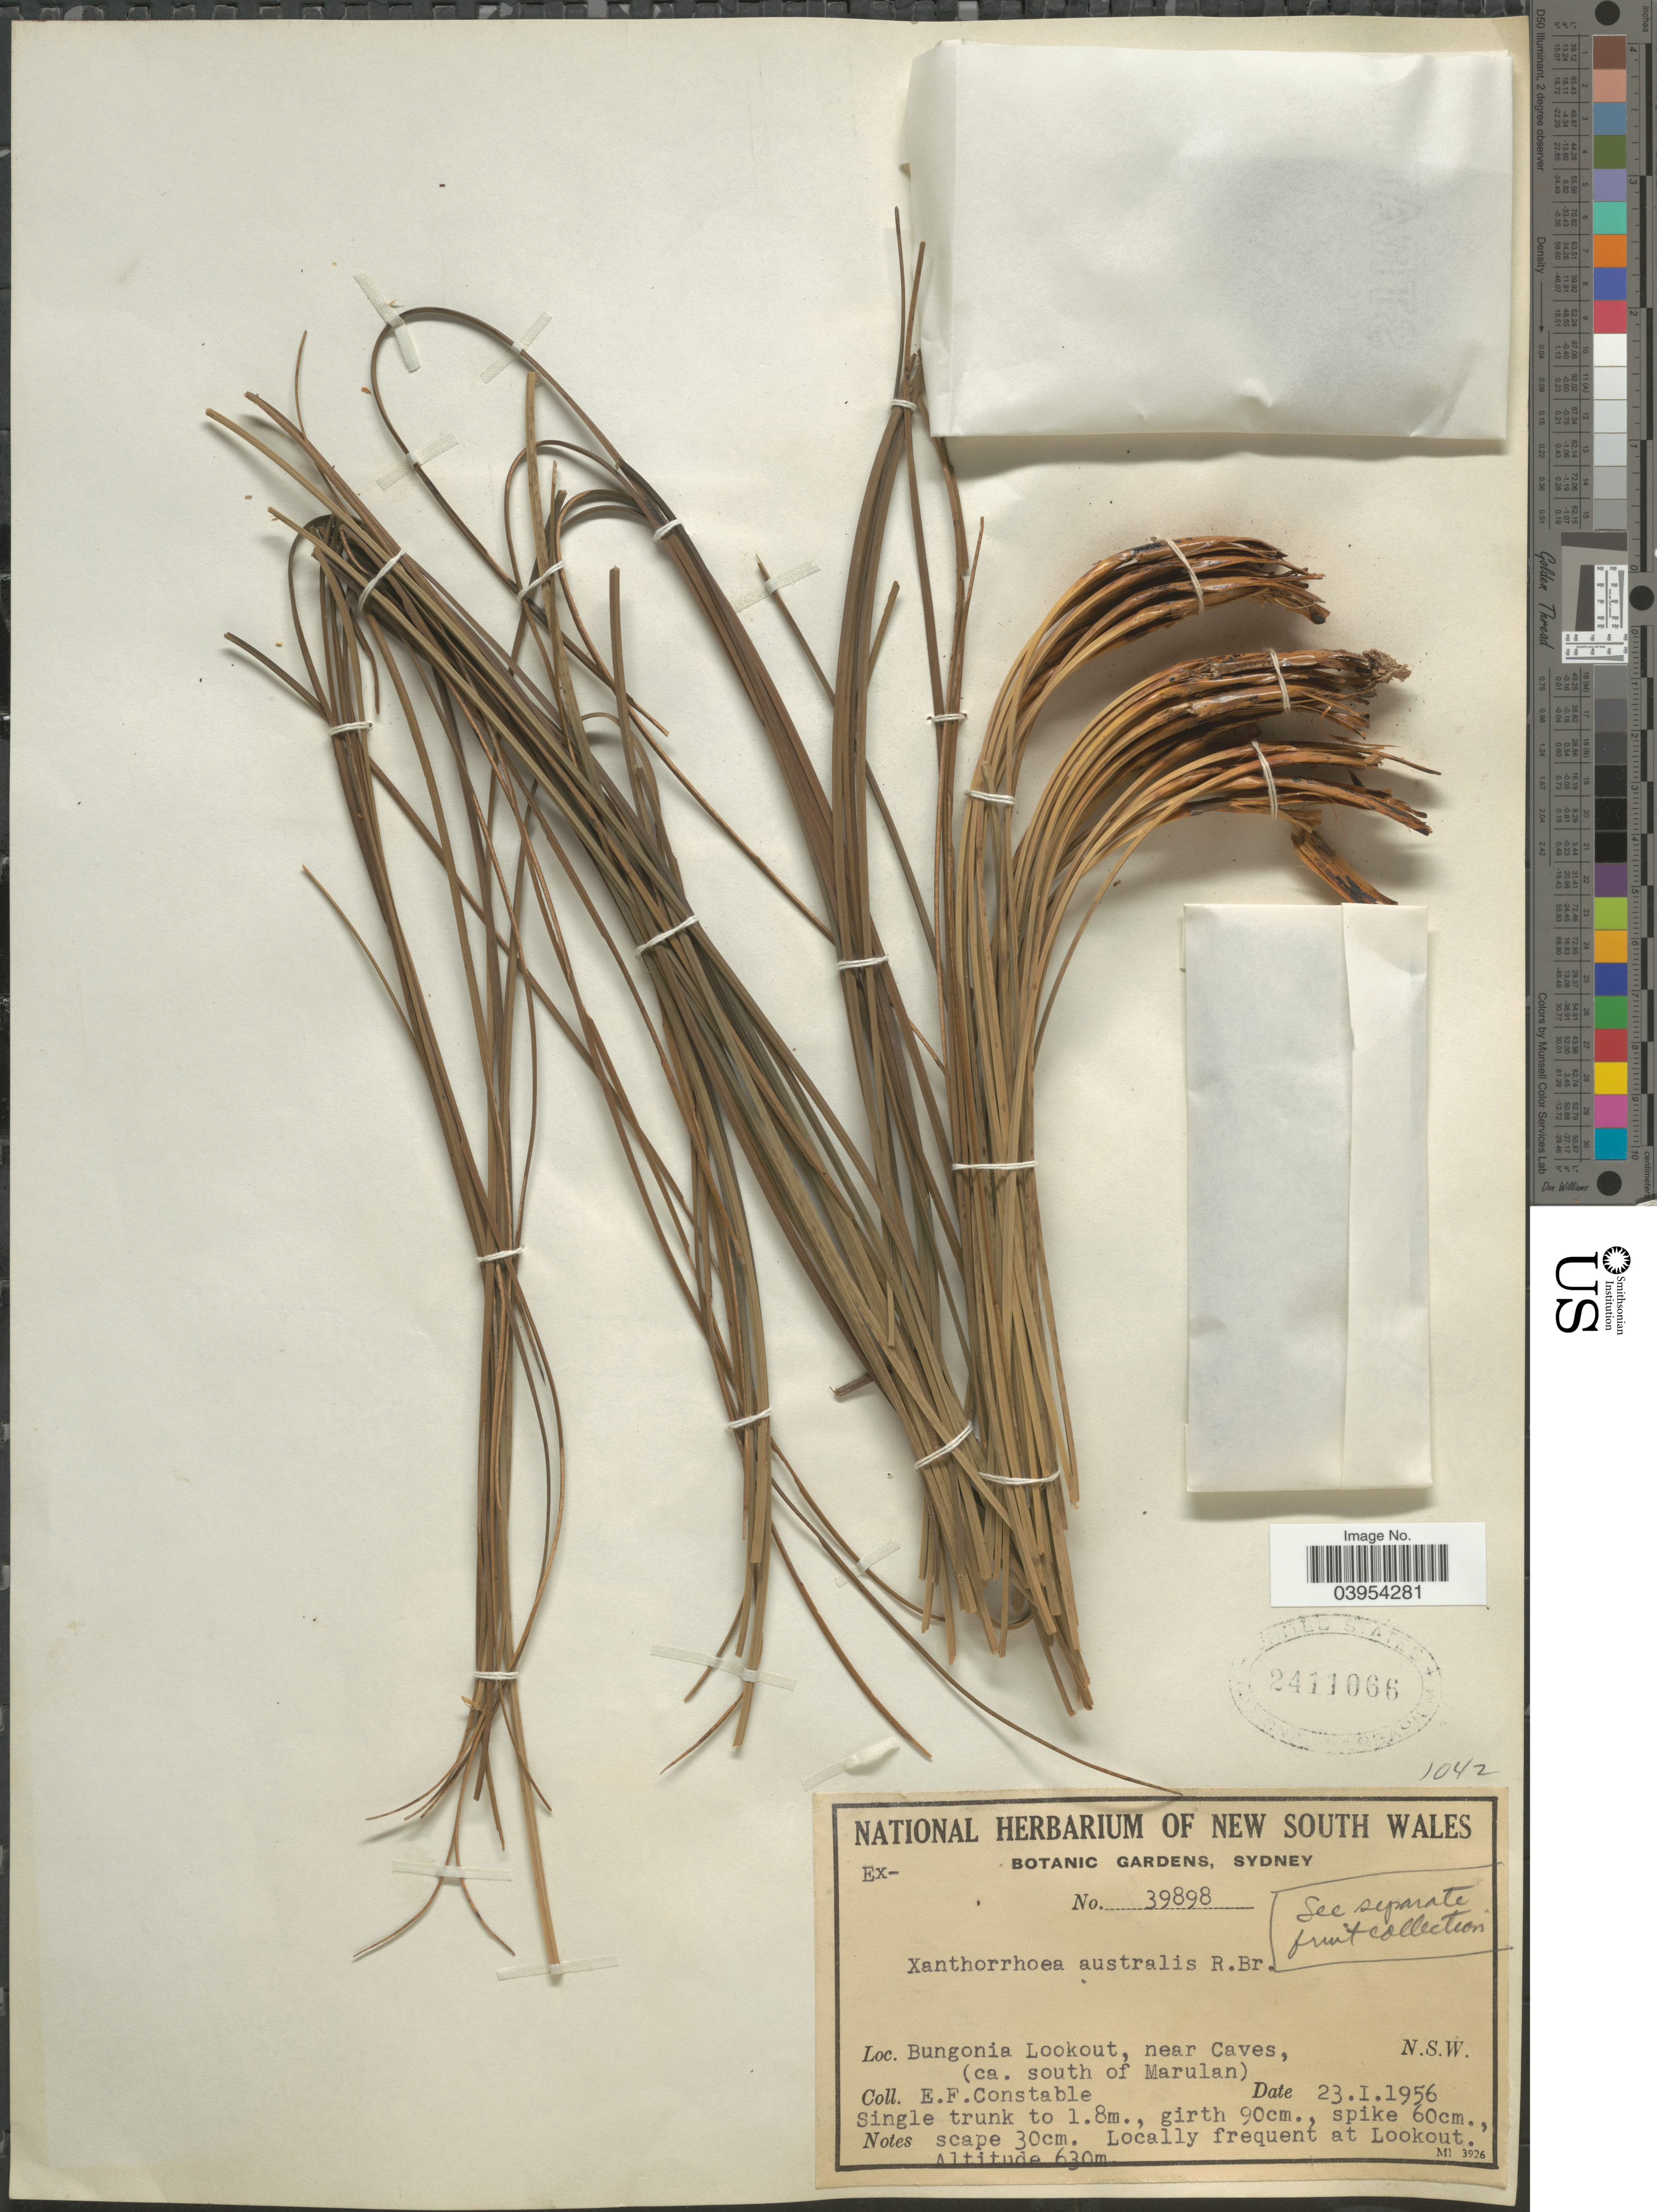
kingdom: Plantae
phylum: Tracheophyta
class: Liliopsida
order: Asparagales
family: Asphodelaceae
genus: Xanthorrhoea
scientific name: Xanthorrhoea australis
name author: R. Br.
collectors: E. F. Constable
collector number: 39898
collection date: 1956-01-23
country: Australia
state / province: New South Wales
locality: Bungonia Lookout, near Caves, (ca. south of Marulan). At Lookout.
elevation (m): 630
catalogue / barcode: US 2411066